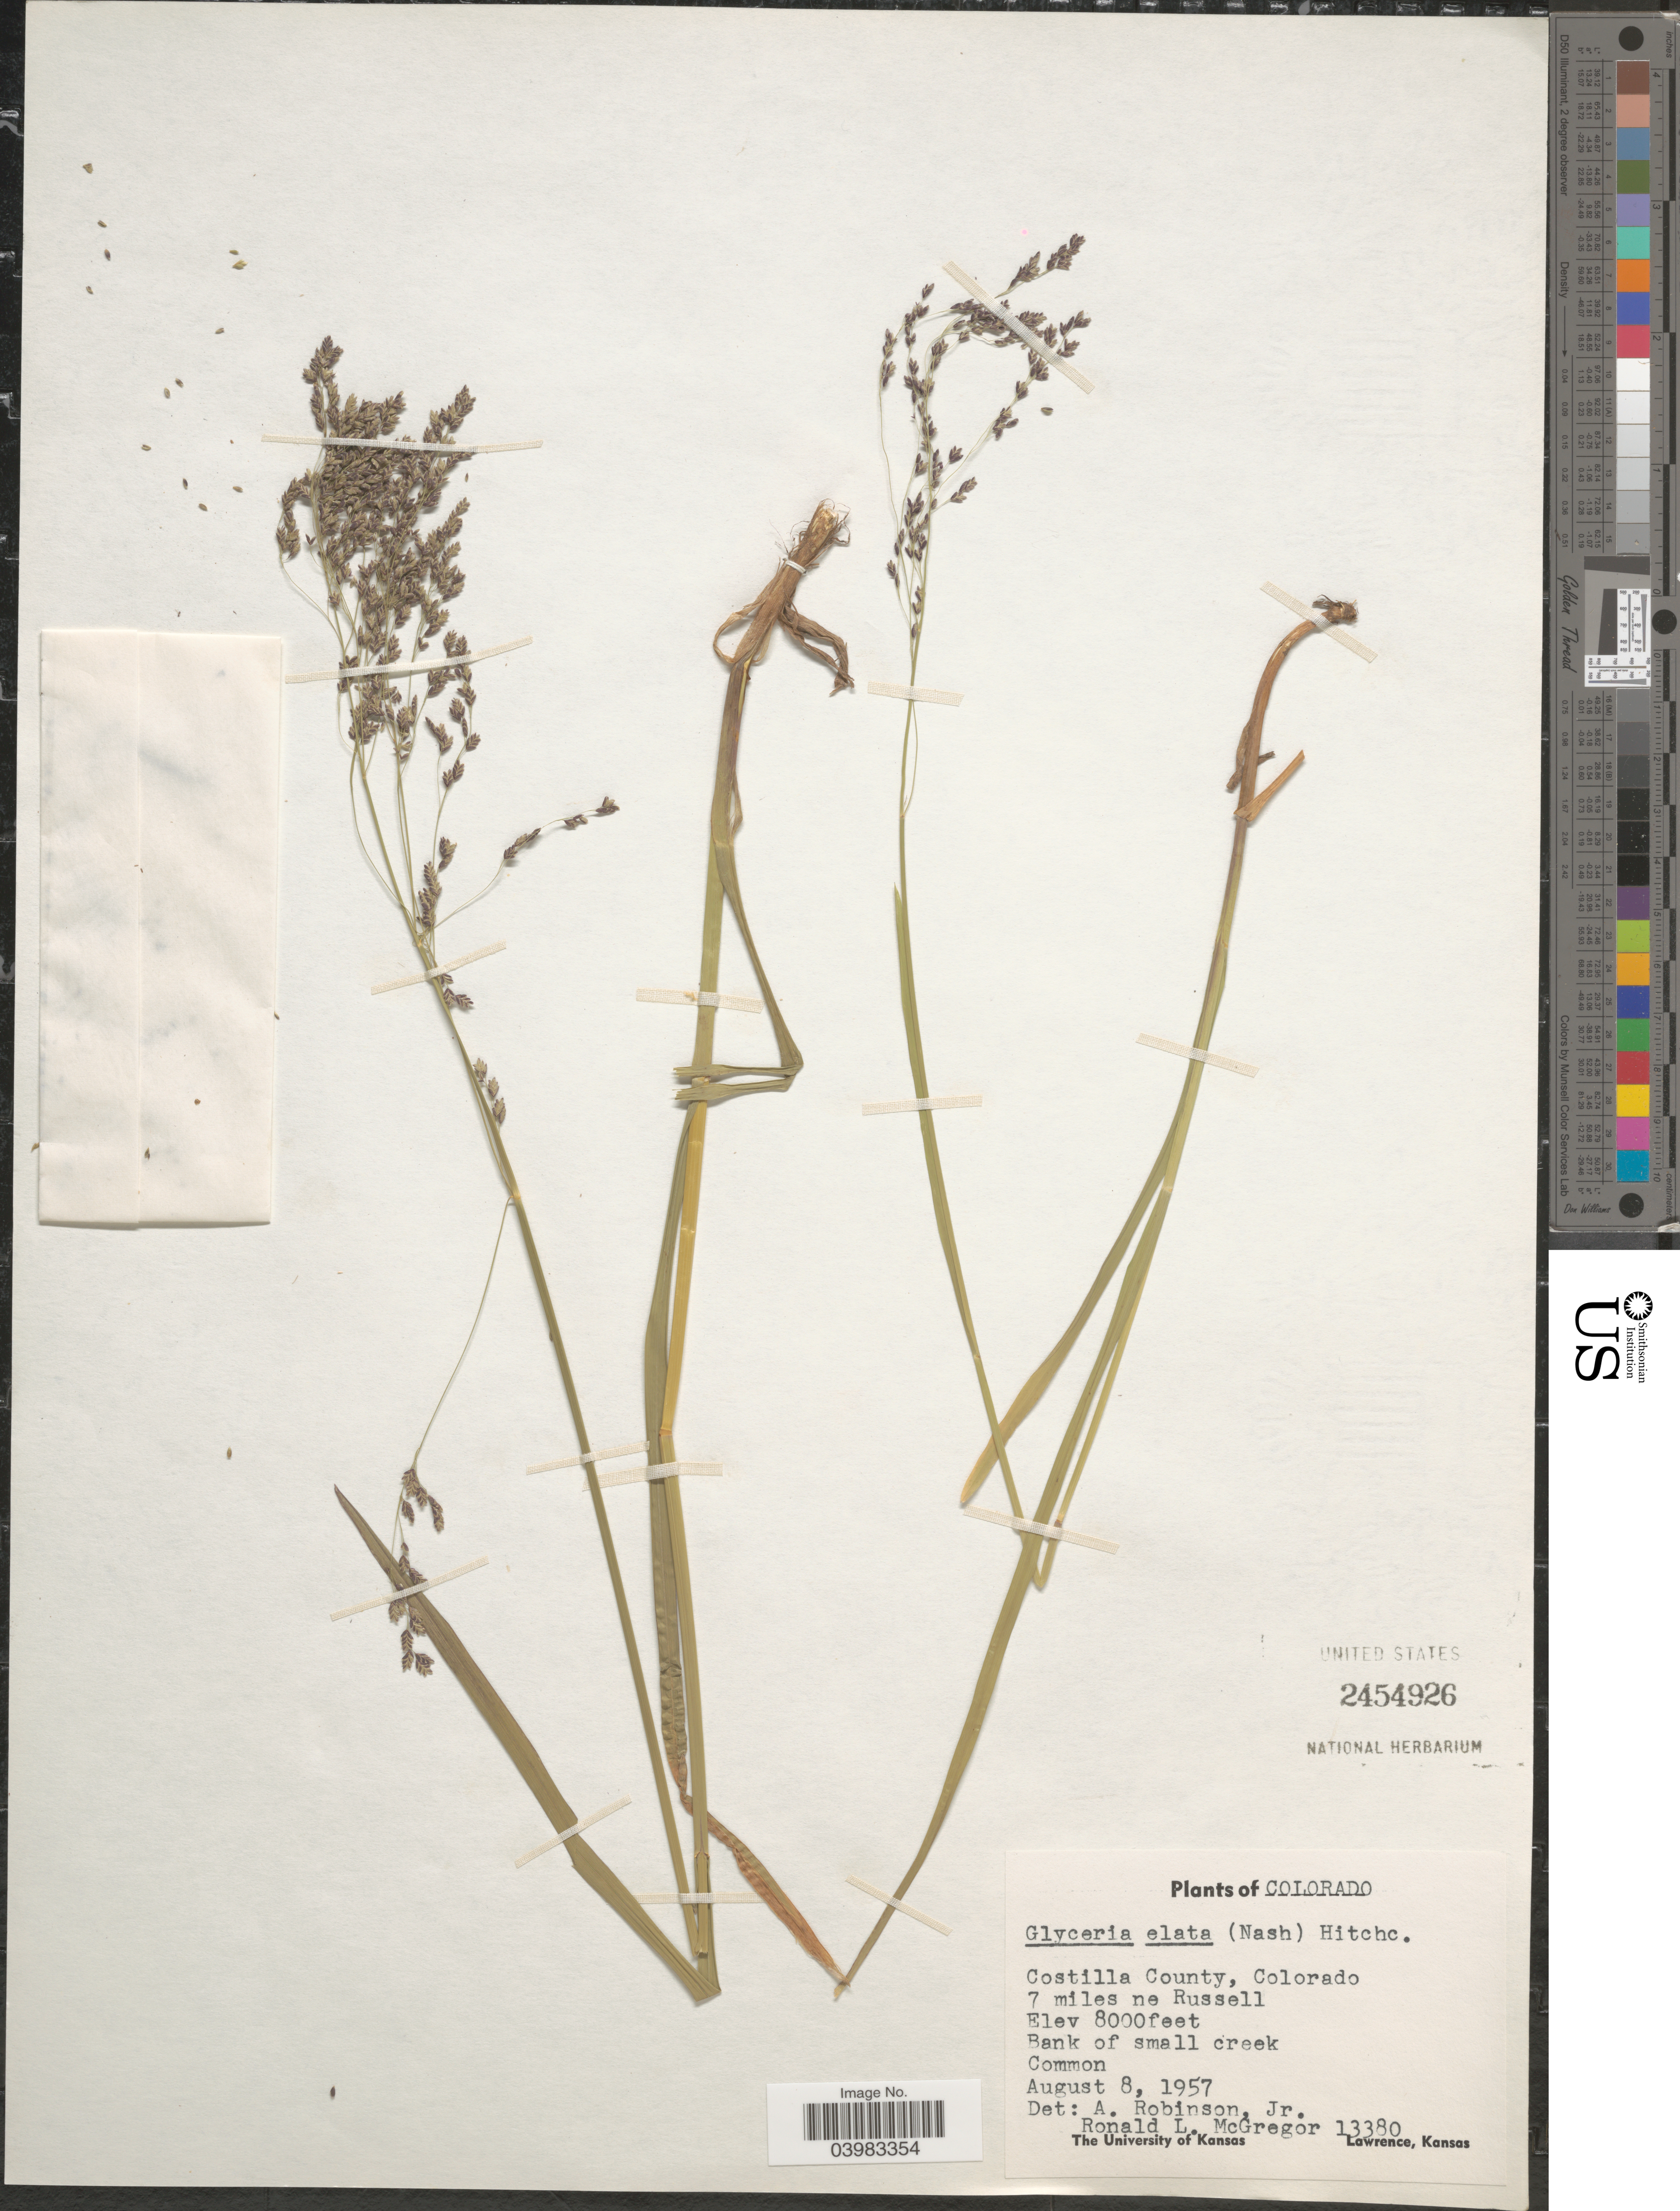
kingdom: Plantae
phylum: Tracheophyta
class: Liliopsida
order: Poales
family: Poaceae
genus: Glyceria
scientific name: Glyceria elata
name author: (Nash) M.E. Jones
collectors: R. McGregor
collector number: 13380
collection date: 1957-08-08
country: United States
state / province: Colorado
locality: Costilla County. 7 miles ne Russell.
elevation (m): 2438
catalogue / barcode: US 2454926